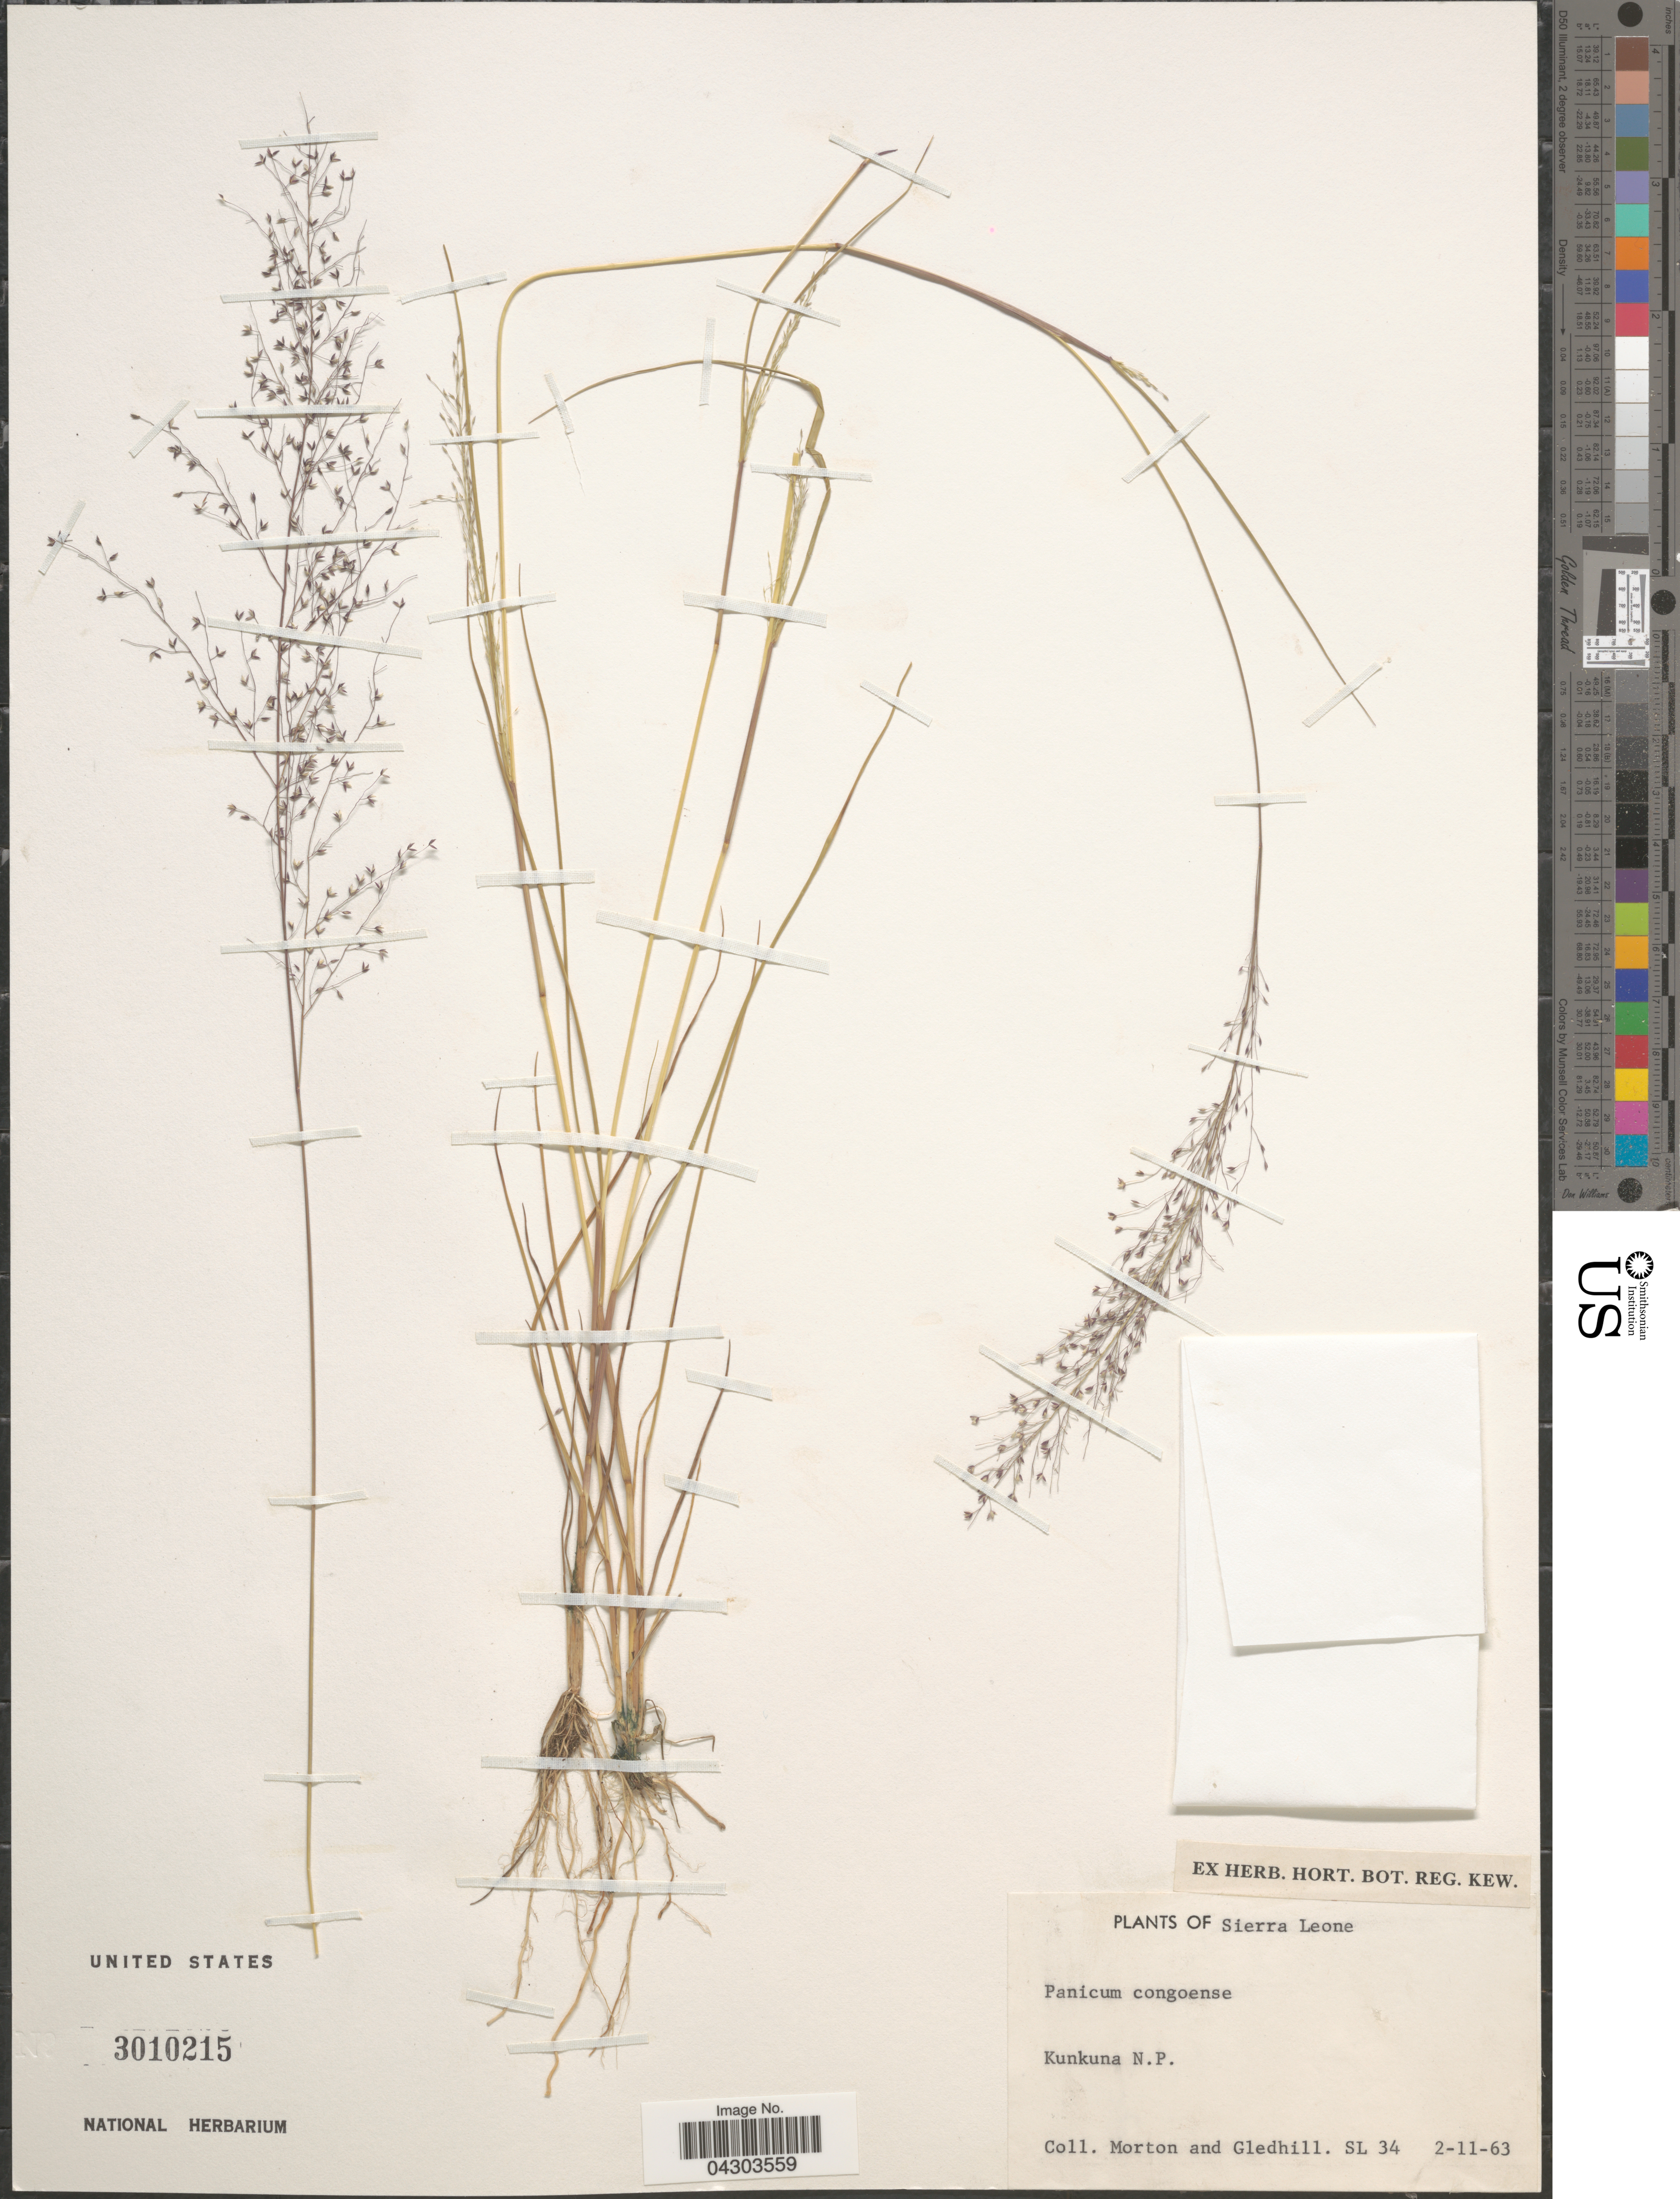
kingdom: Plantae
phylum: Tracheophyta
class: Liliopsida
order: Poales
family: Poaceae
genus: Panicum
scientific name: Panicum congoense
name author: Franch.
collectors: Morton, -- & Gledhill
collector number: SL34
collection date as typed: Transcribed d/m/y: 2/11/63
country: Sierra Leone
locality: Kunkuna N.P.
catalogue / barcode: US 3010215